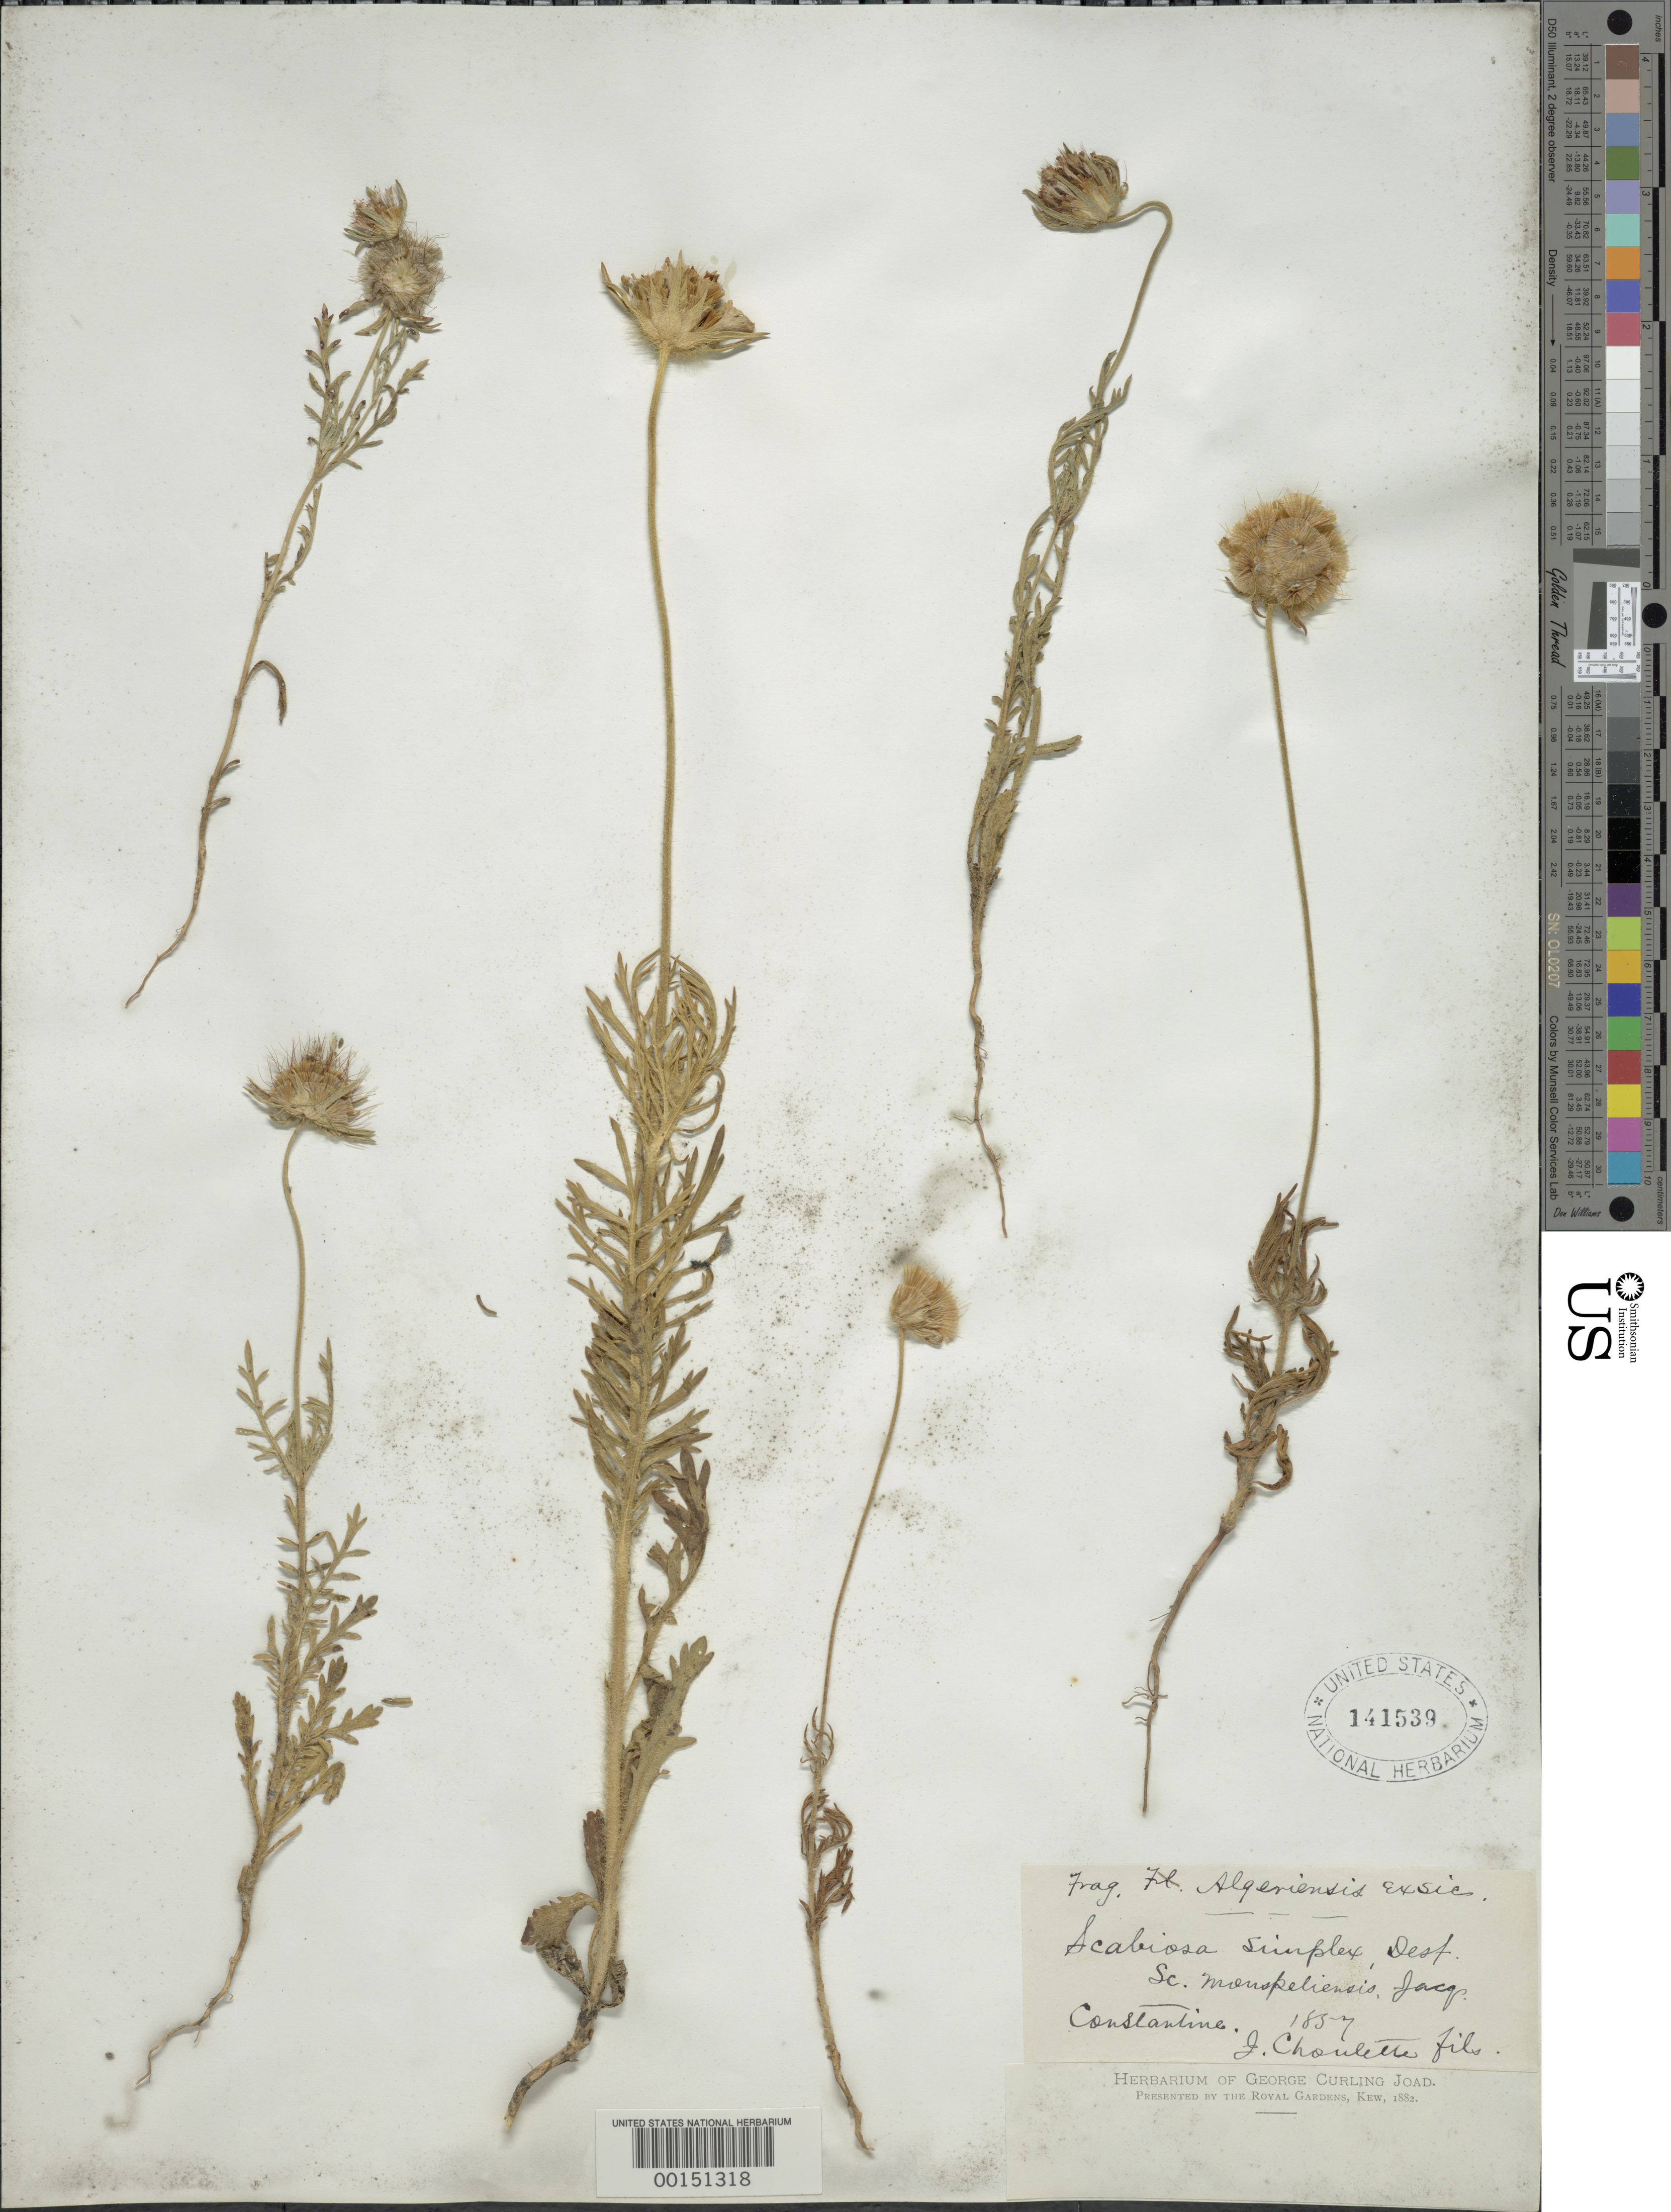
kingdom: Plantae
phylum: Tracheophyta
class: Magnoliopsida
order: Dipsacales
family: Caprifoliaceae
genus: Scabiosa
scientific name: Scabiosa simplex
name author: Desf.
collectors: J. Choulette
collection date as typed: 1857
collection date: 1857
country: Algeria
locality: Constantine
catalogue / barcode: US 141539